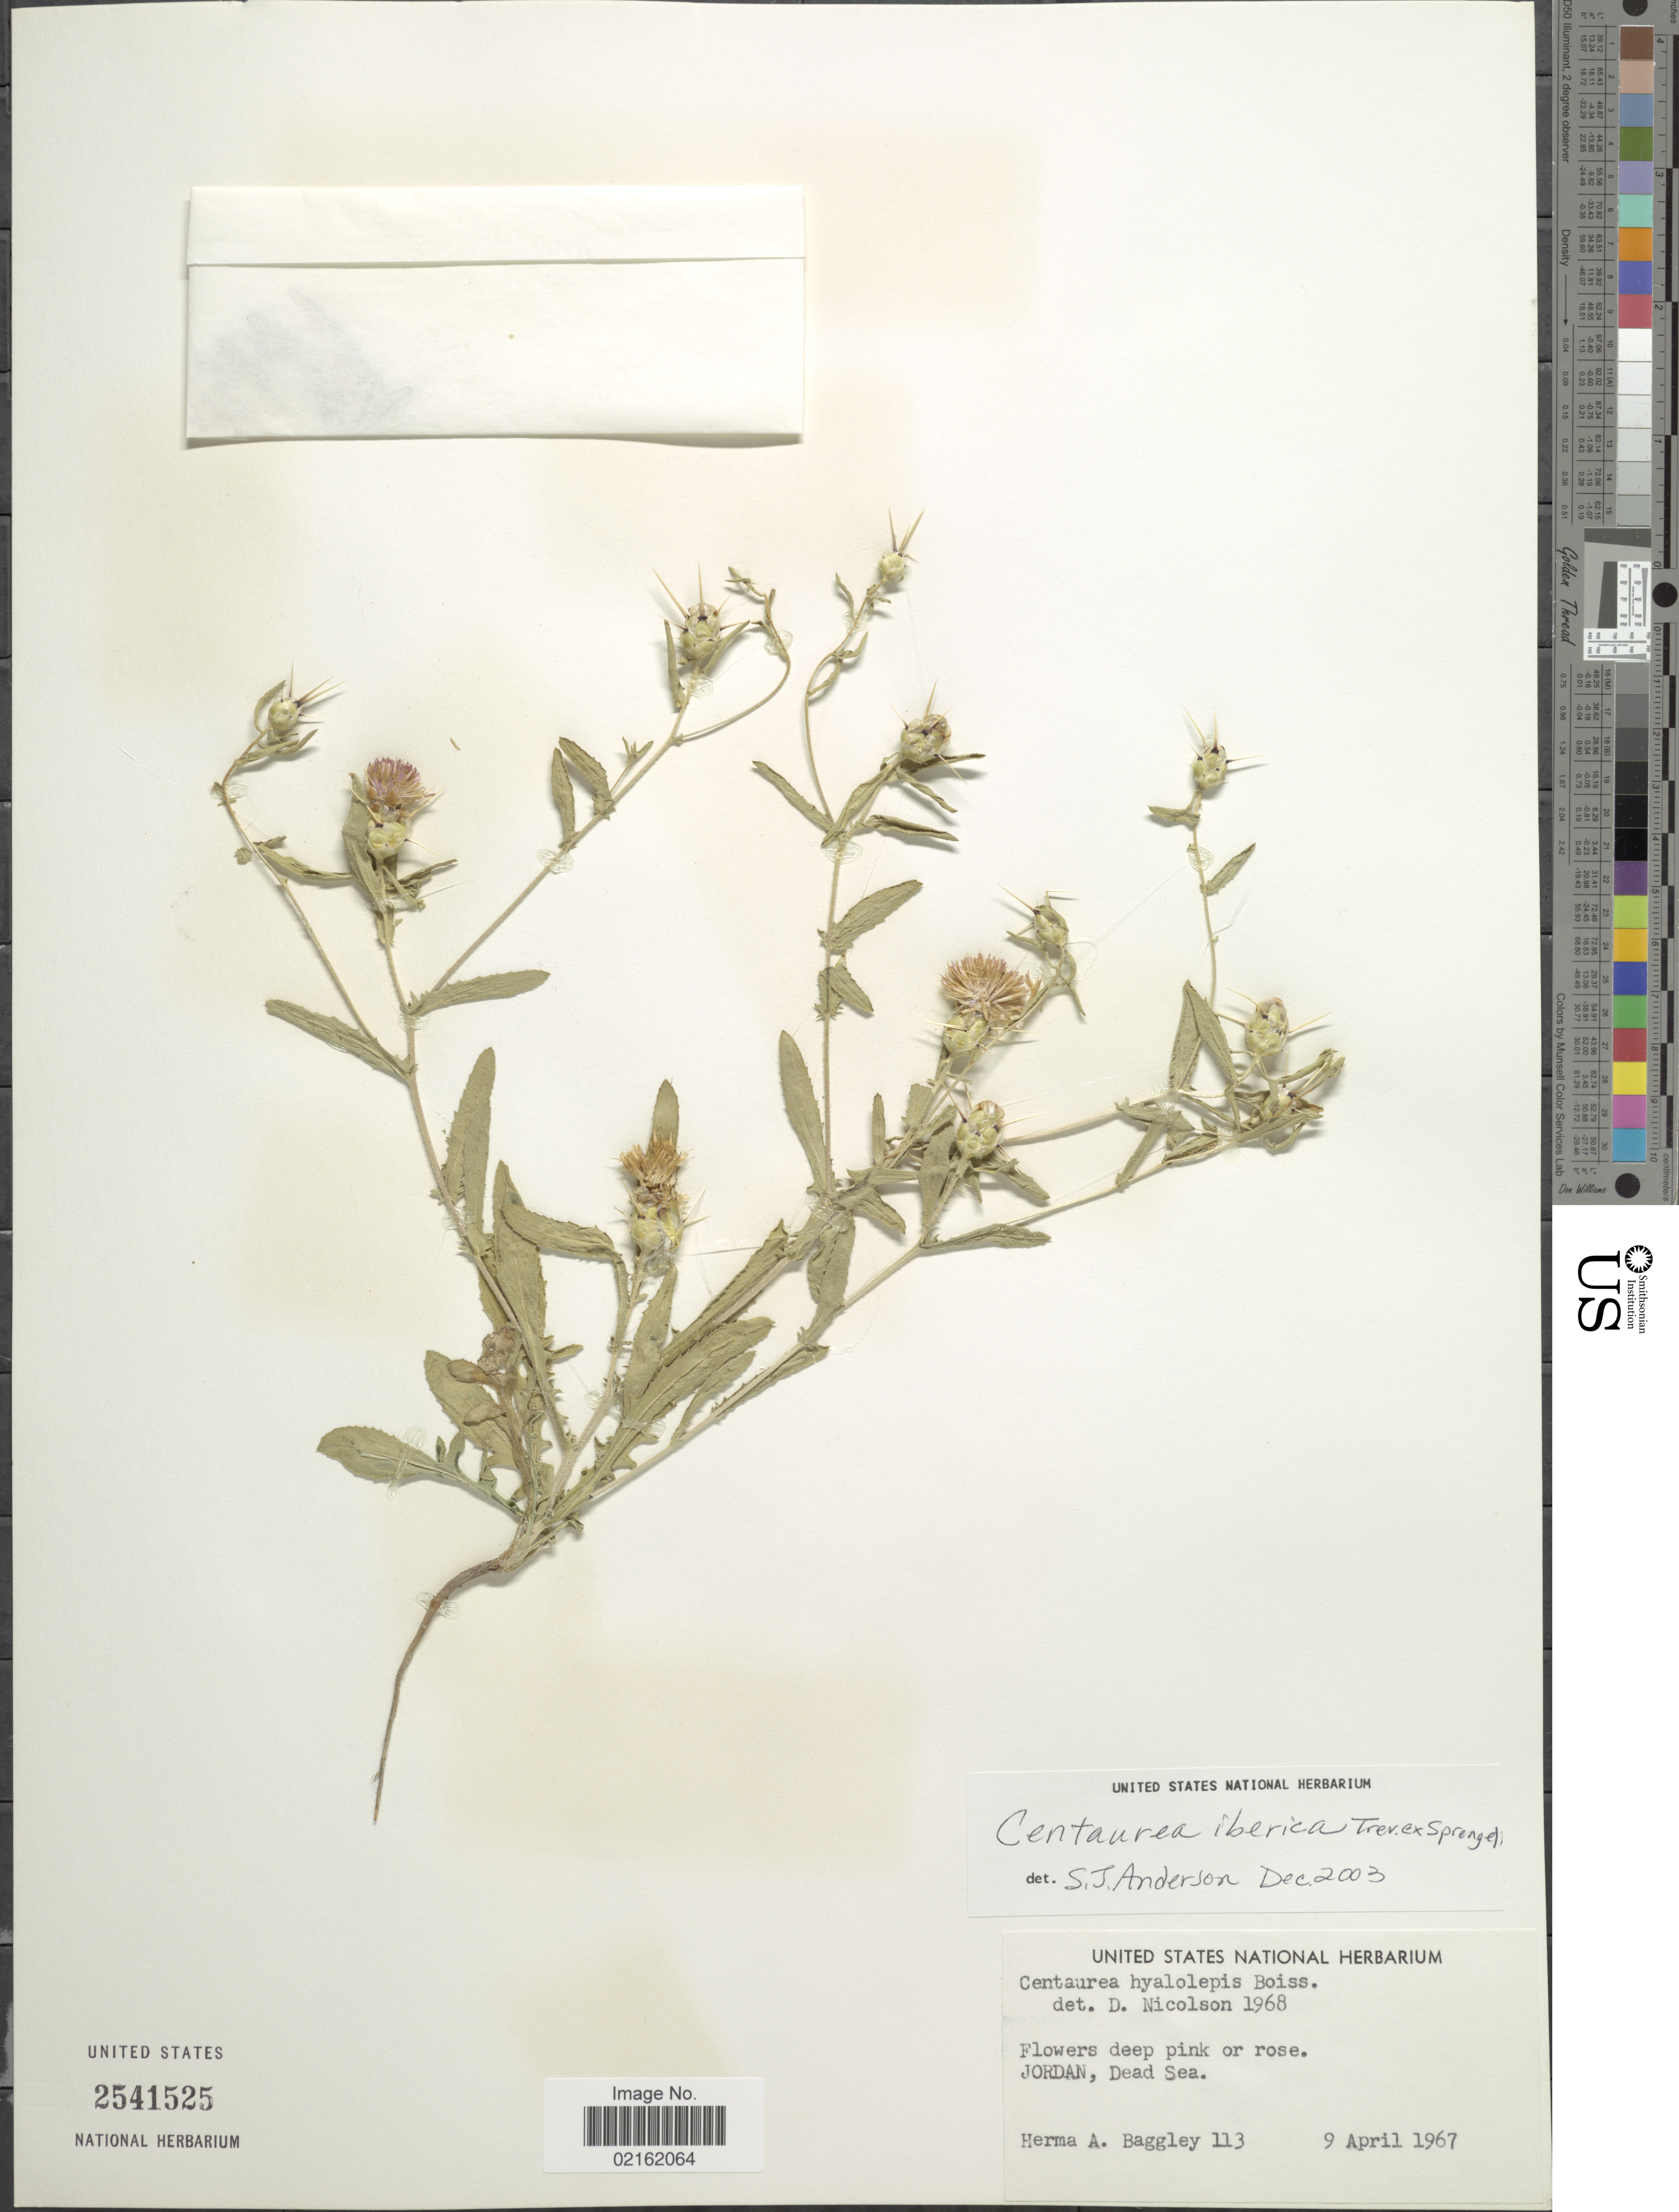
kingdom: Plantae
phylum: Tracheophyta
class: Magnoliopsida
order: Asterales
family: Asteraceae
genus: Centaurea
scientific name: Centaurea intricata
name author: Boiss.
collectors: H. Baggley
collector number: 113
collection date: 1967-04-09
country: Jordan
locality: Dead Sea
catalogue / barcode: US 2541525